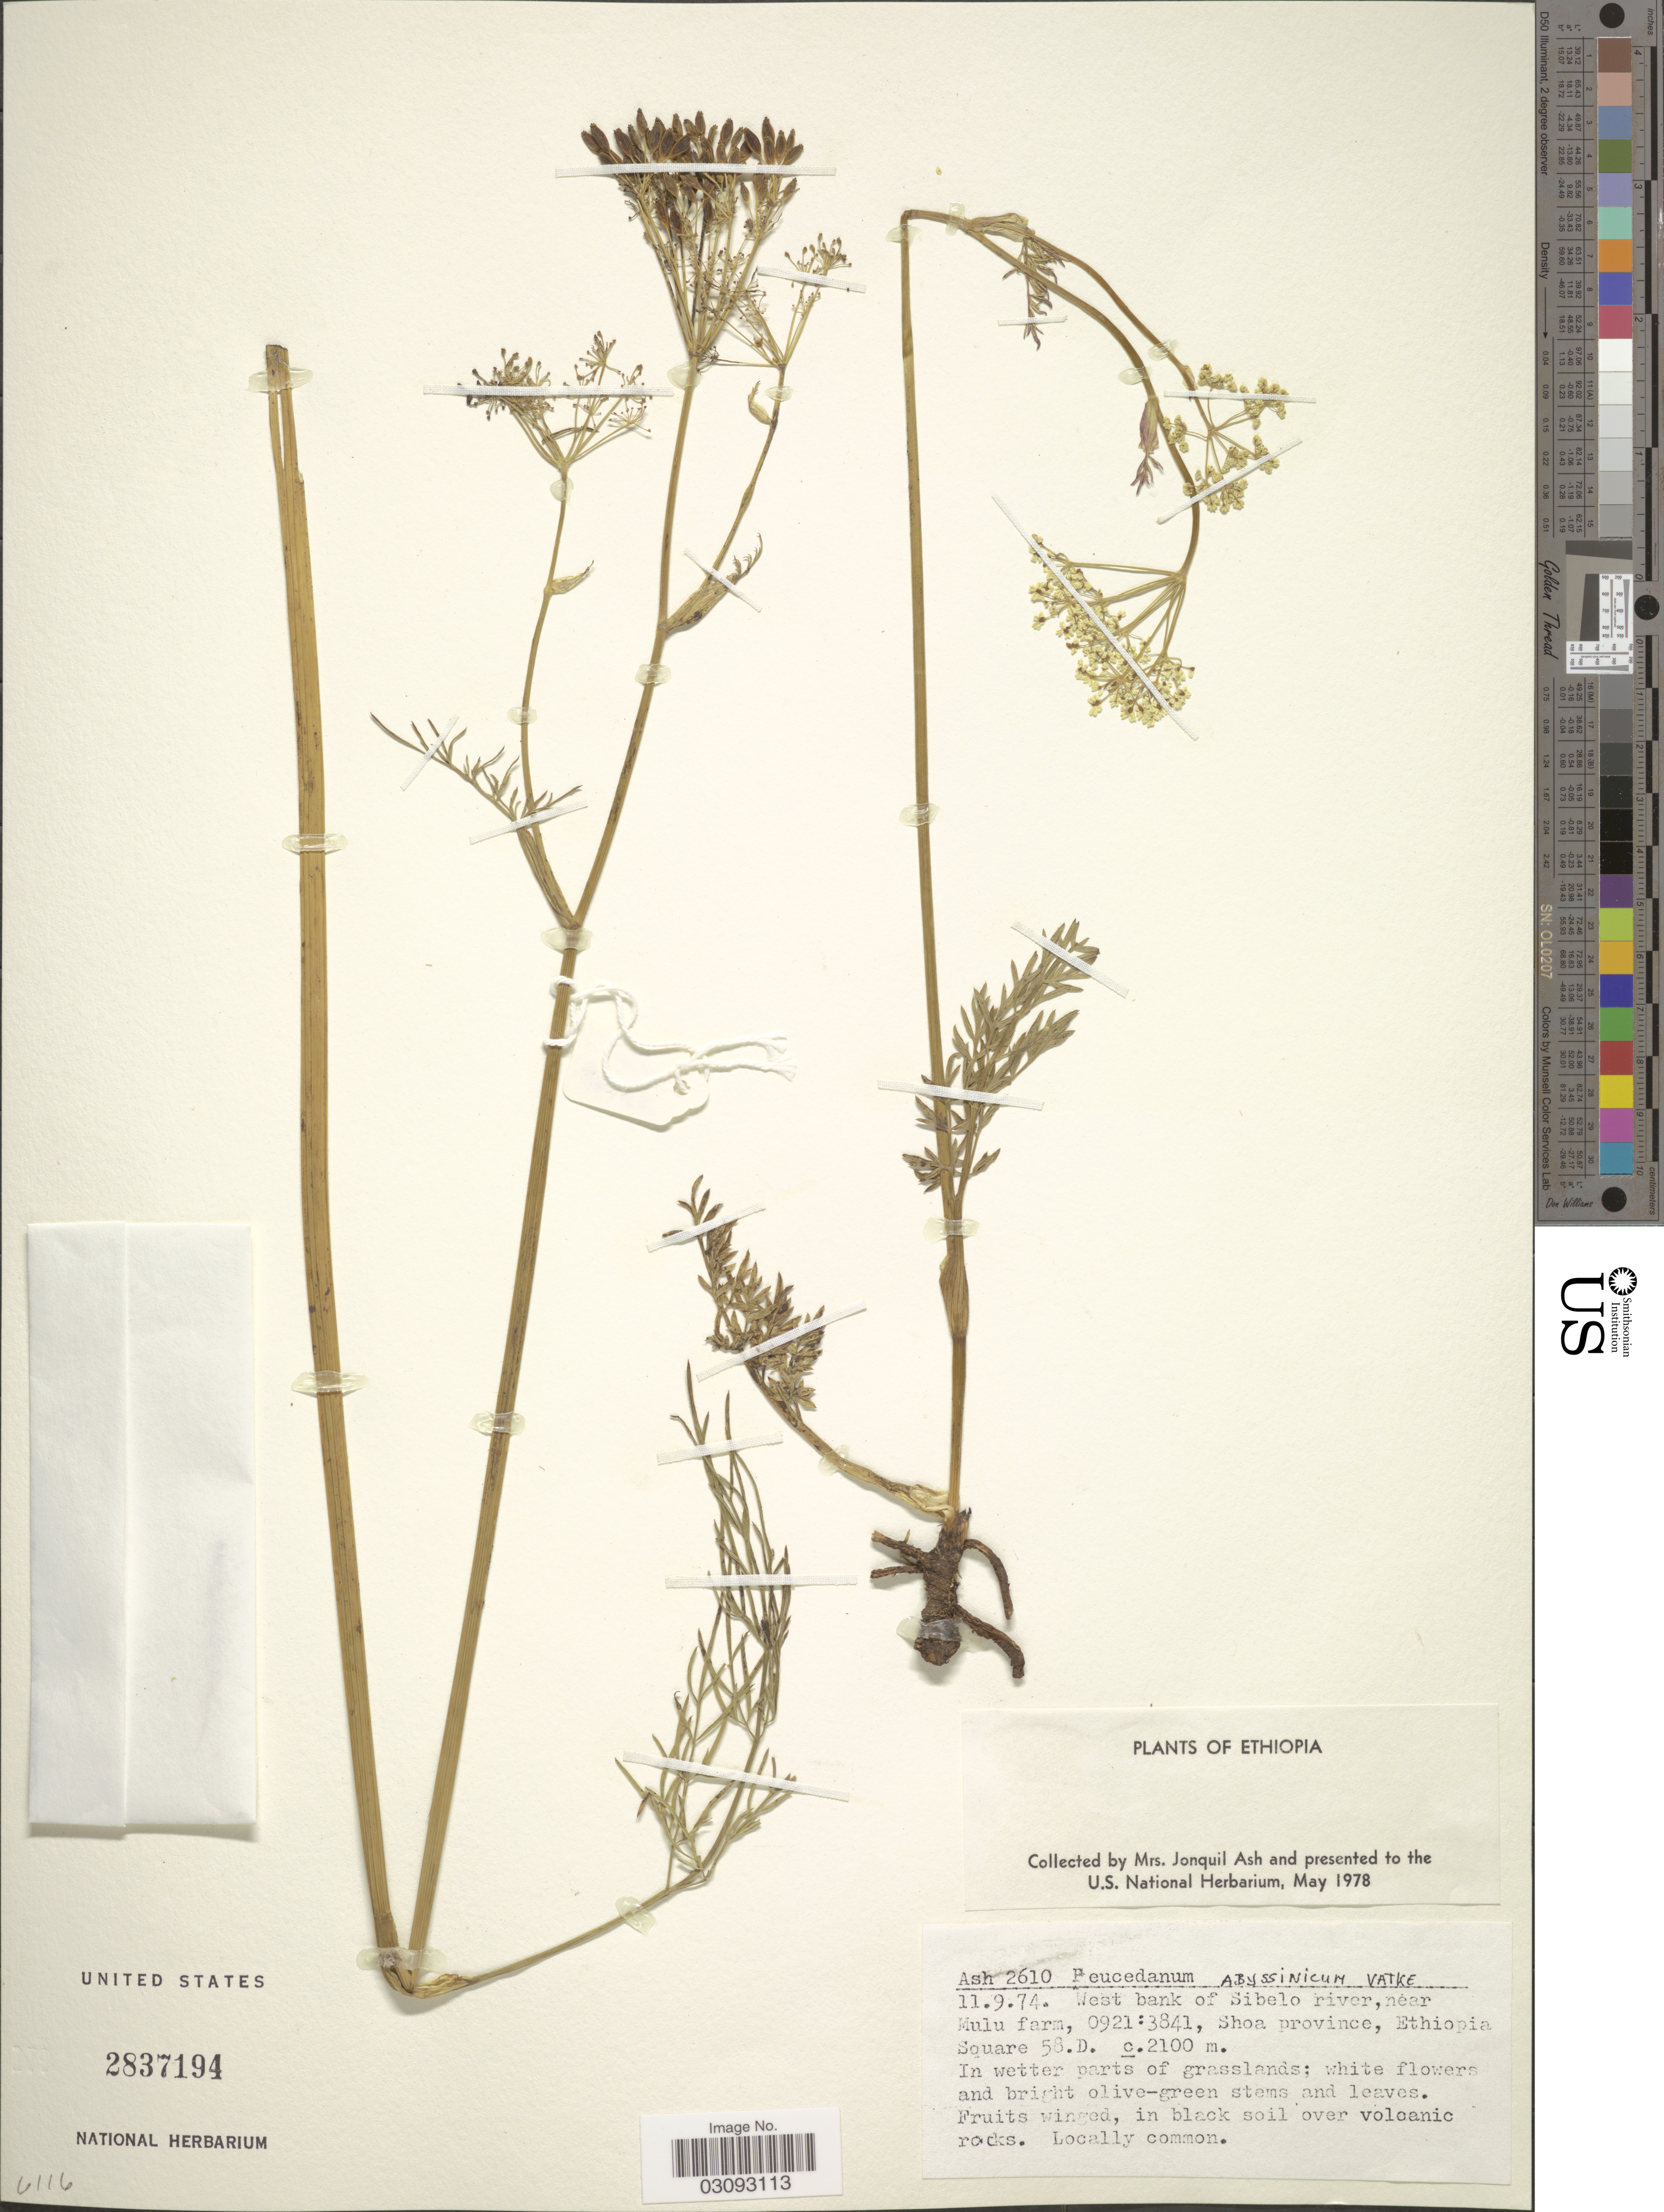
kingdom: Plantae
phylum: Tracheophyta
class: Magnoliopsida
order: Apiales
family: Apiaceae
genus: Peucedanum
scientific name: Peucedanum abyssinicum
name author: Vatke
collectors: J. Ash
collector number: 2610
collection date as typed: Transcribed d/m/y: 11/9/74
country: Ethiopia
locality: West bank of Sibelo river, near Mulu farm, 0921:3841, Shoa province, Square 58D.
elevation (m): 2100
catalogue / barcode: US 2837194